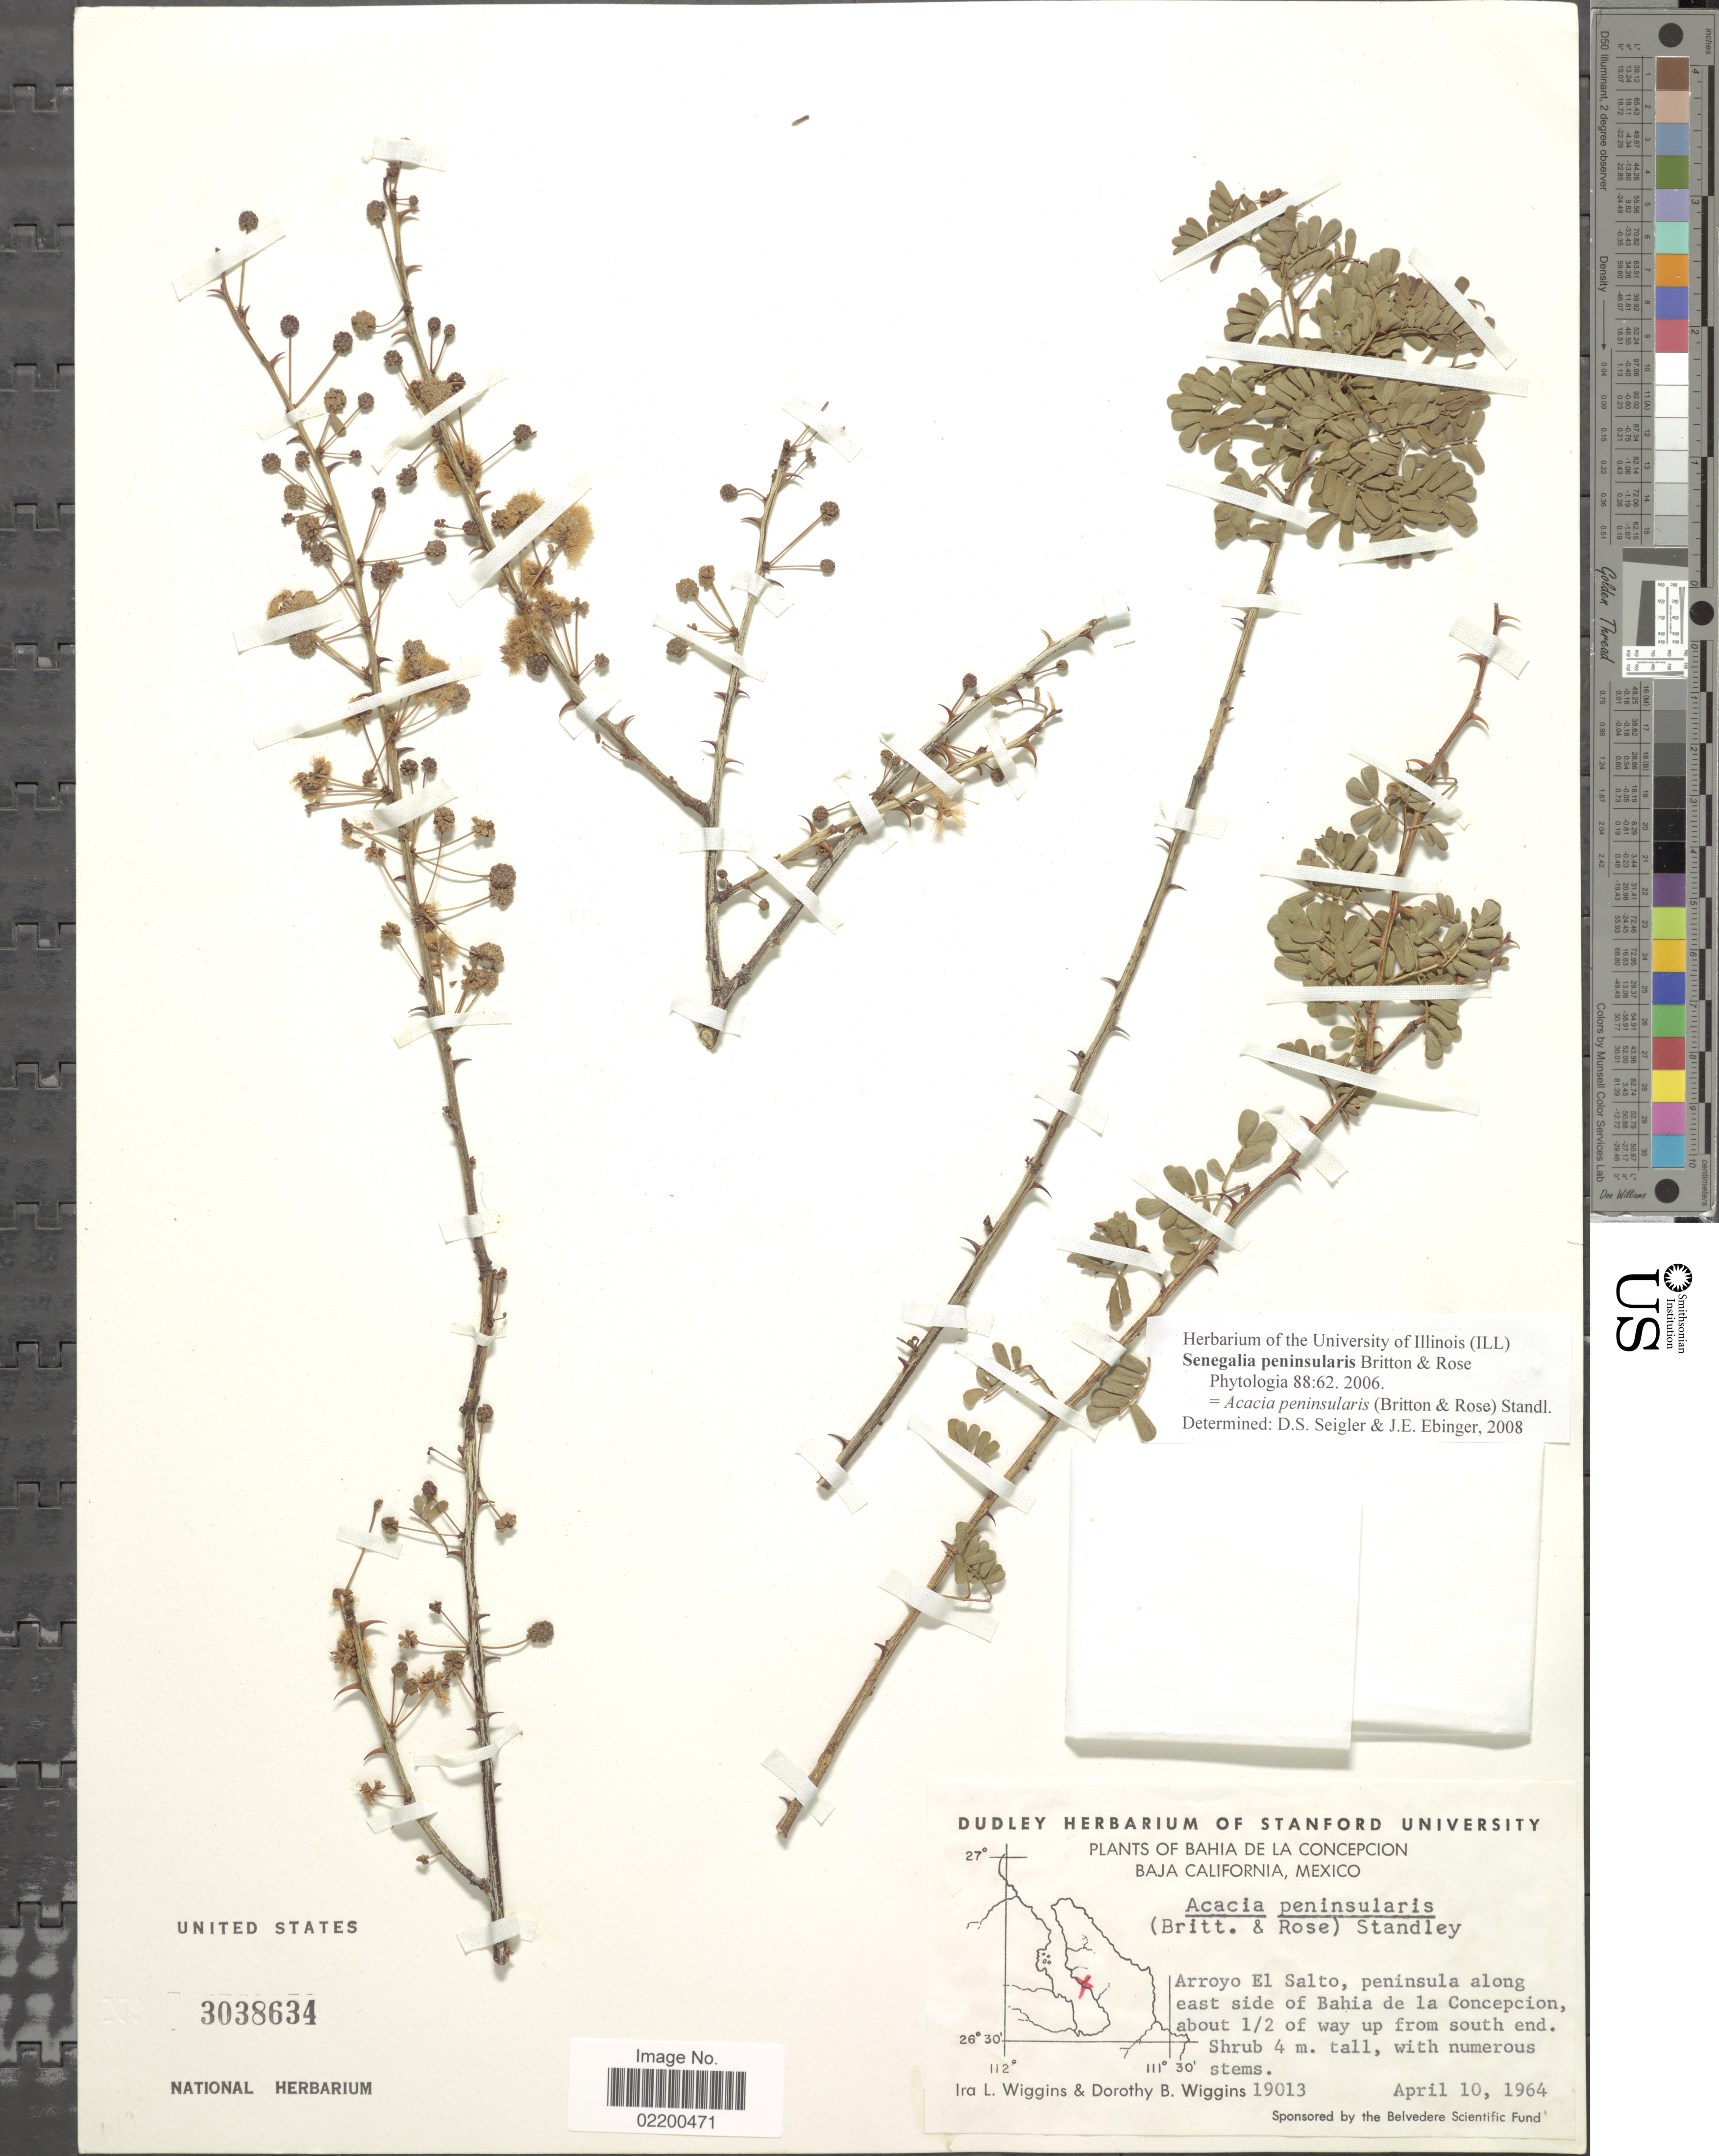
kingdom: Plantae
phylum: Tracheophyta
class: Magnoliopsida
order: Fabales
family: Fabaceae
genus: Senegalia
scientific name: Senegalia peninsularis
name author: Britton & Rose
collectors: I. L. Wiggins & D. B. Wiggins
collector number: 19013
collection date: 1964-04-10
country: Mexico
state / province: Baja California Sur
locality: Bahia de la Concepcion, Baja California, Mexico, Arroyo El Salto, peninsula along east side of Bahia de la Concepcion, about ½ of way up from south end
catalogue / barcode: US 3038634